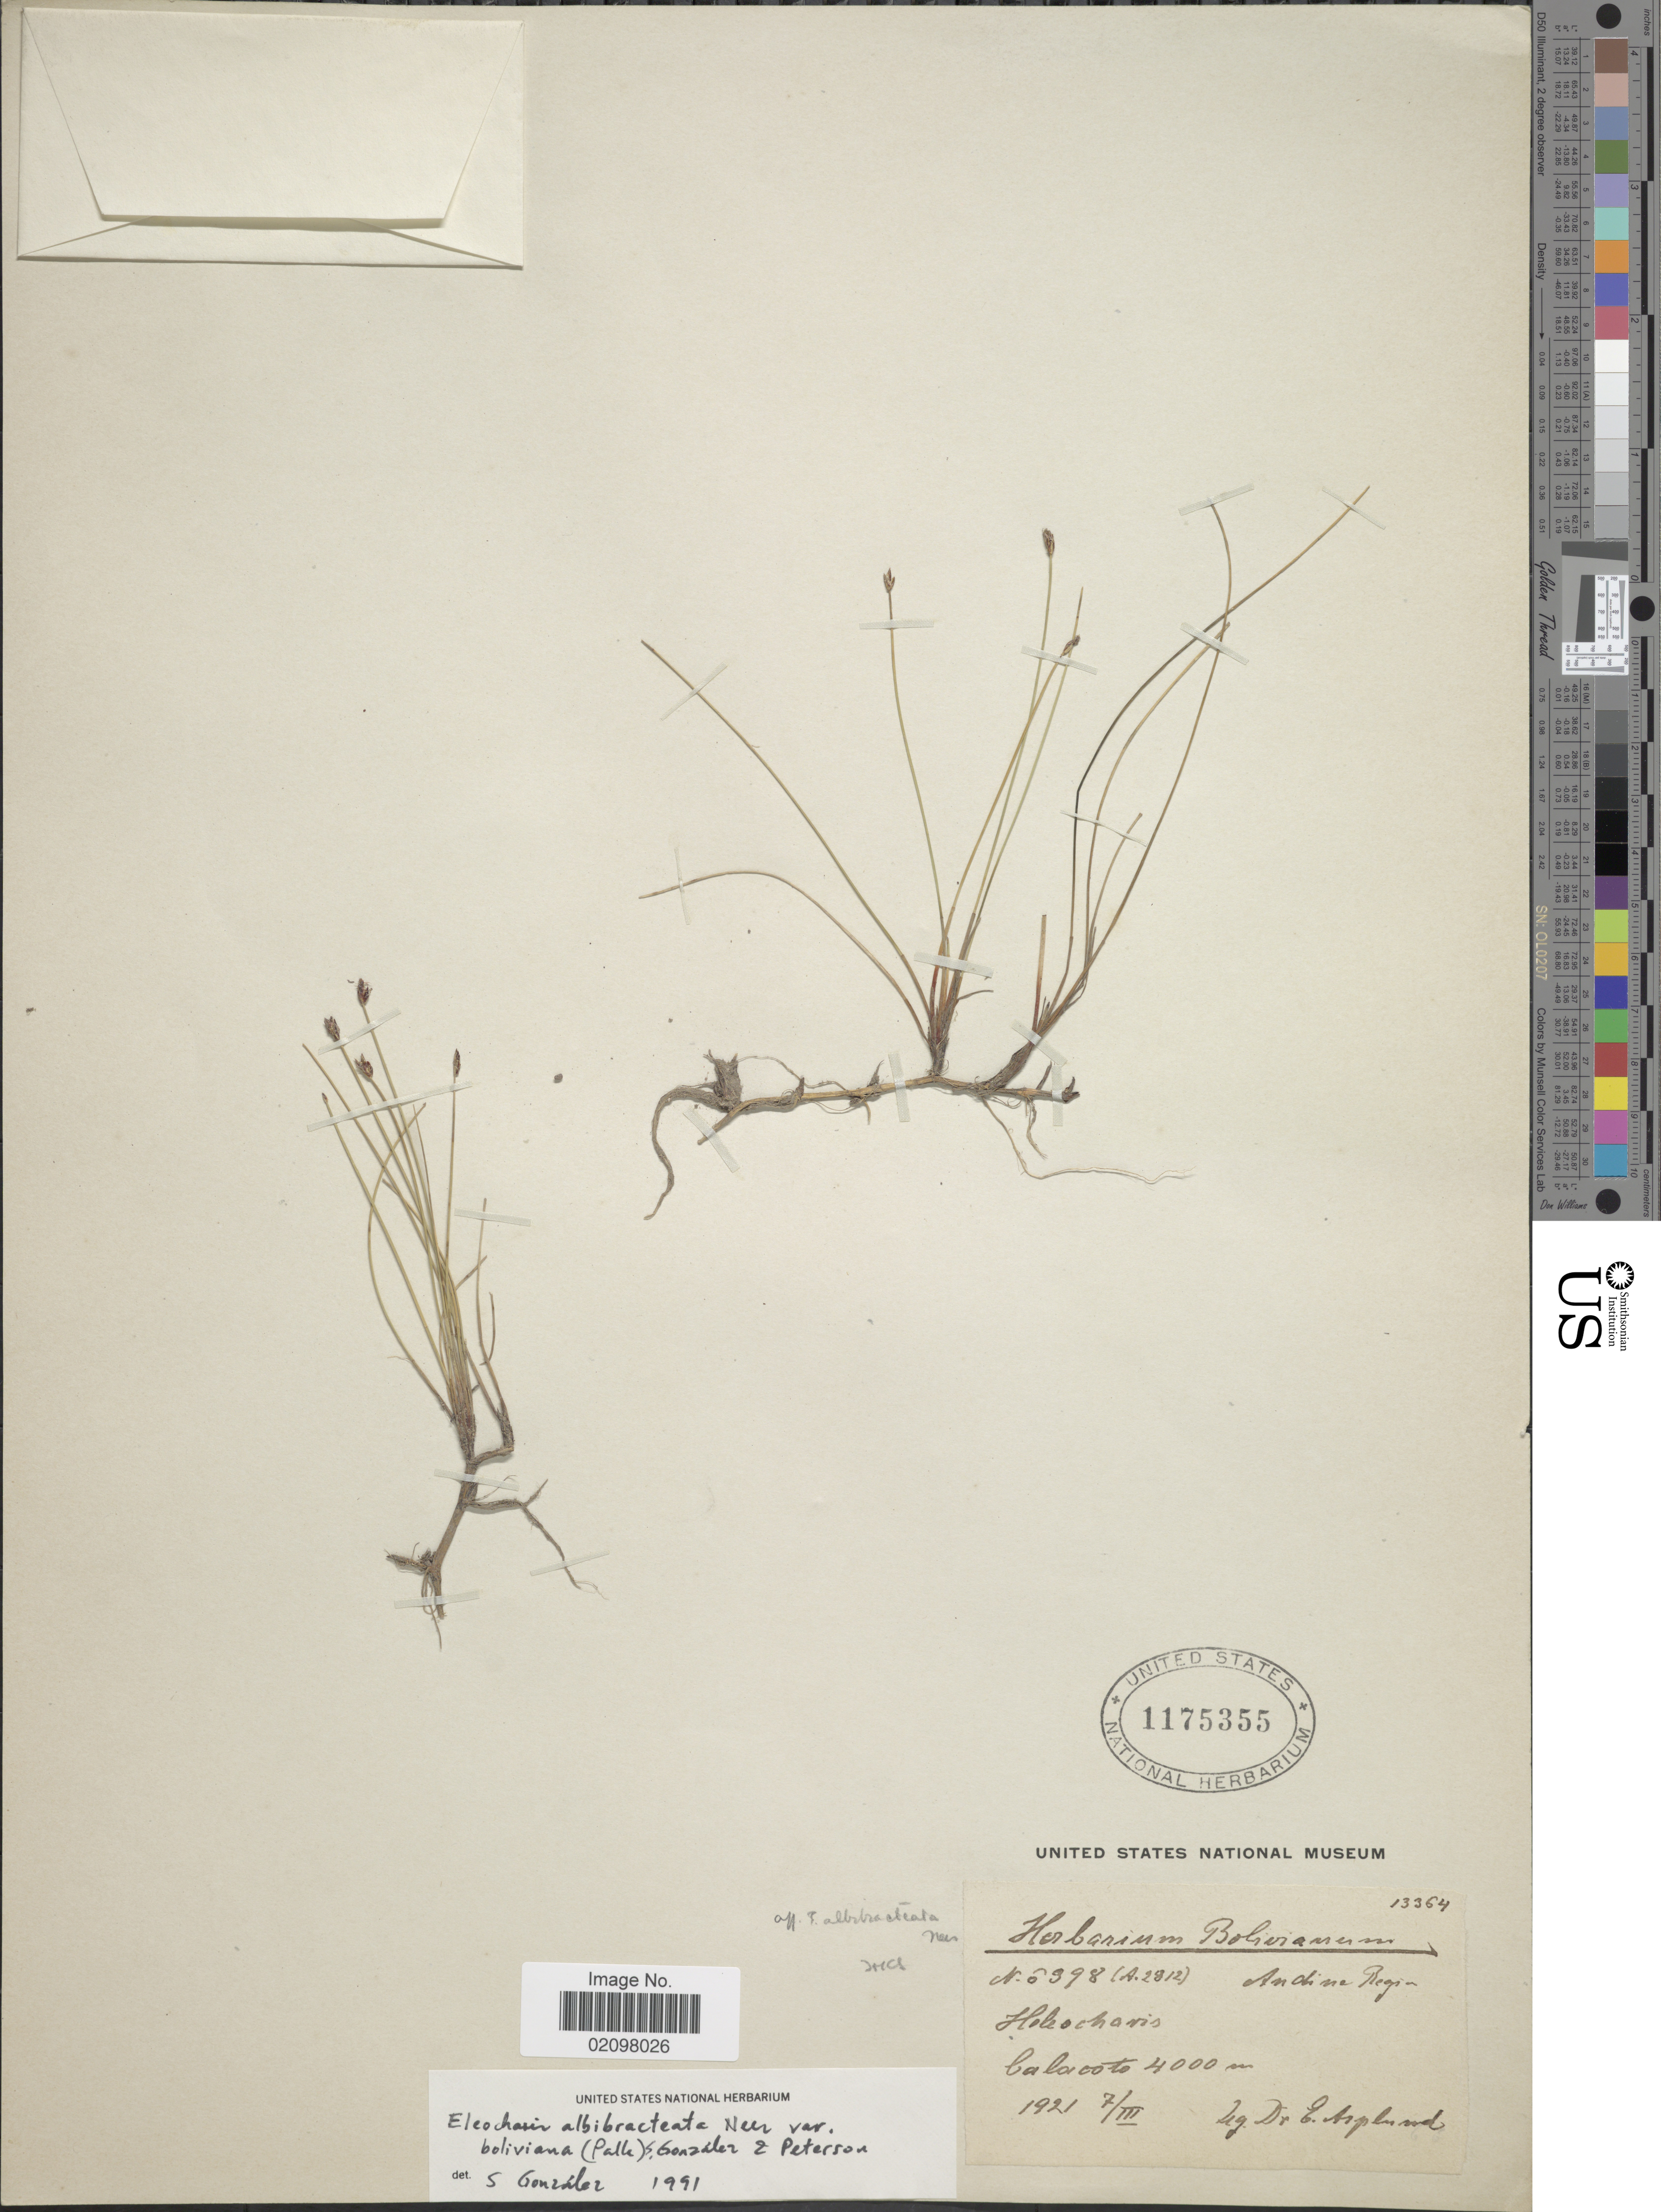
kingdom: Plantae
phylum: Tracheophyta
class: Liliopsida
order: Poales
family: Cyperaceae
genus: Eleocharis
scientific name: Eleocharis albibracteata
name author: Nees & Meyen ex Kunth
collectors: E. Asplund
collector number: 6398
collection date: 1921-03-07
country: Bolivia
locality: Andine Region, Calacoto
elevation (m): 4000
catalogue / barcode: US 1175355